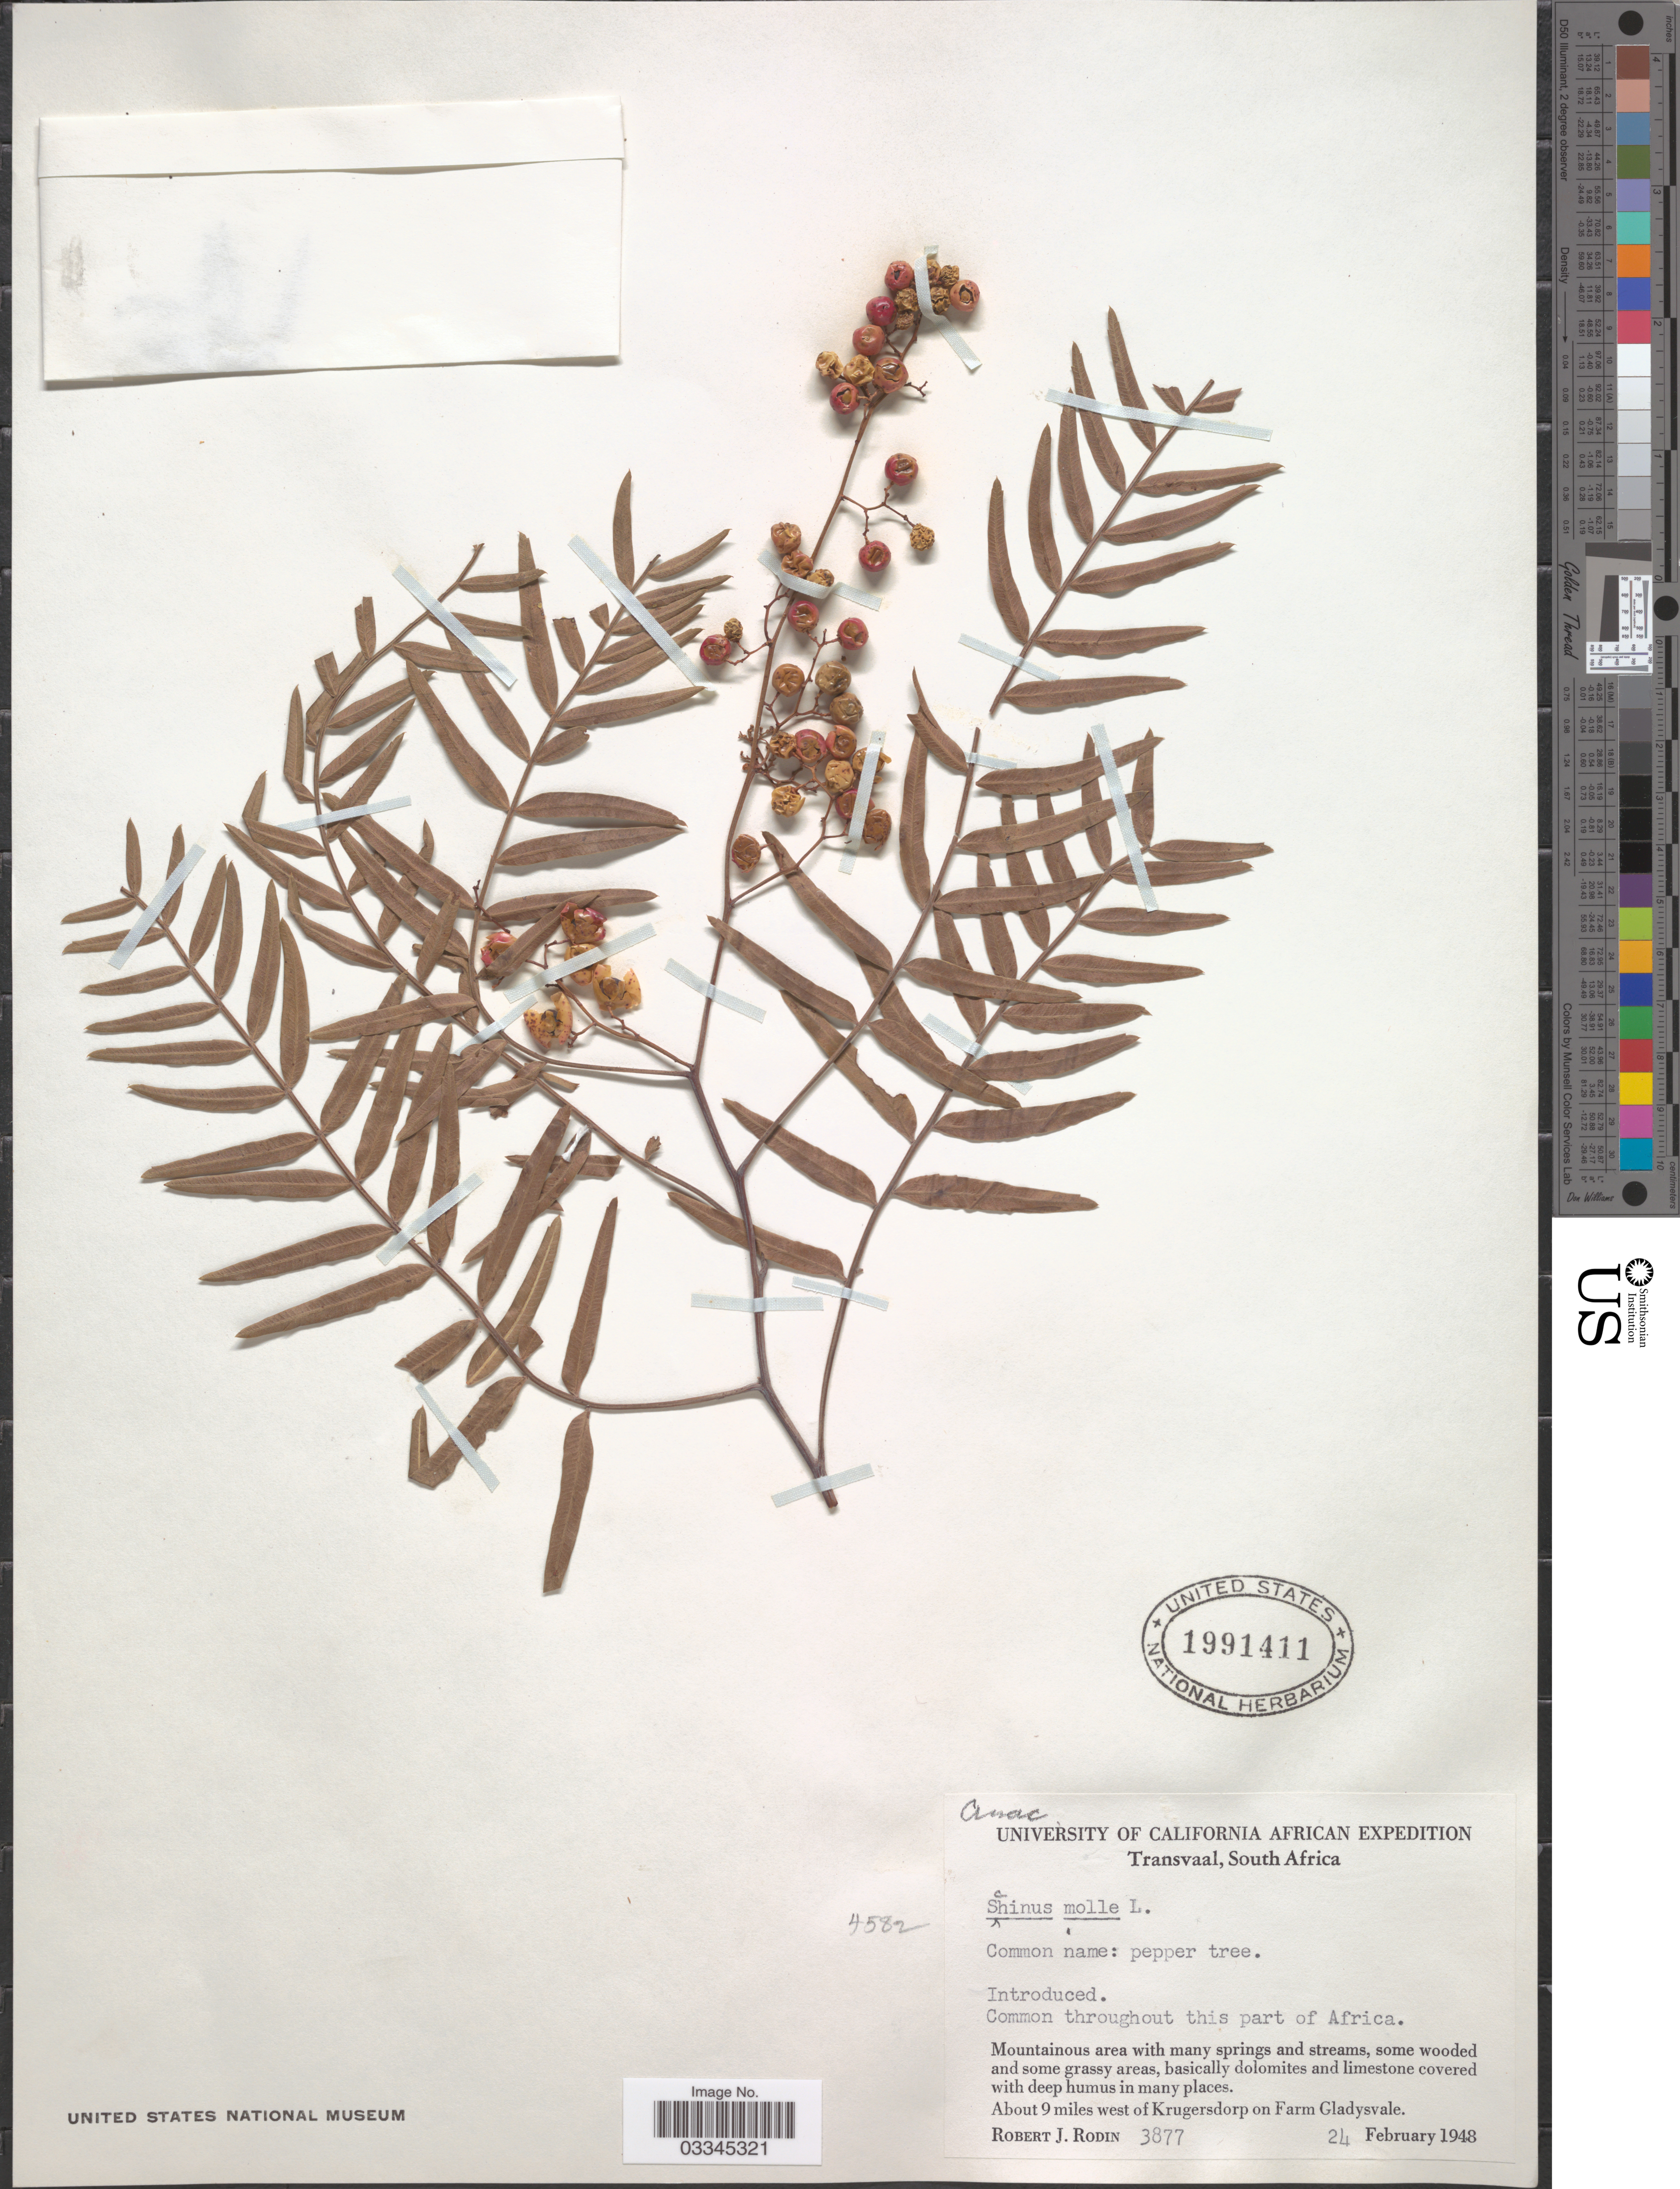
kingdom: Plantae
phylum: Tracheophyta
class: Magnoliopsida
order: Sapindales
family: Anacardiaceae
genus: Schinus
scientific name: Schinus molle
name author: L.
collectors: R. J. Rodin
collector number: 3877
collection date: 1948-02-24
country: South Africa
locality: Transvaal. About 9 miles west of Krugersdorp on Farm Gladysvale.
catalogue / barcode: US 1991411